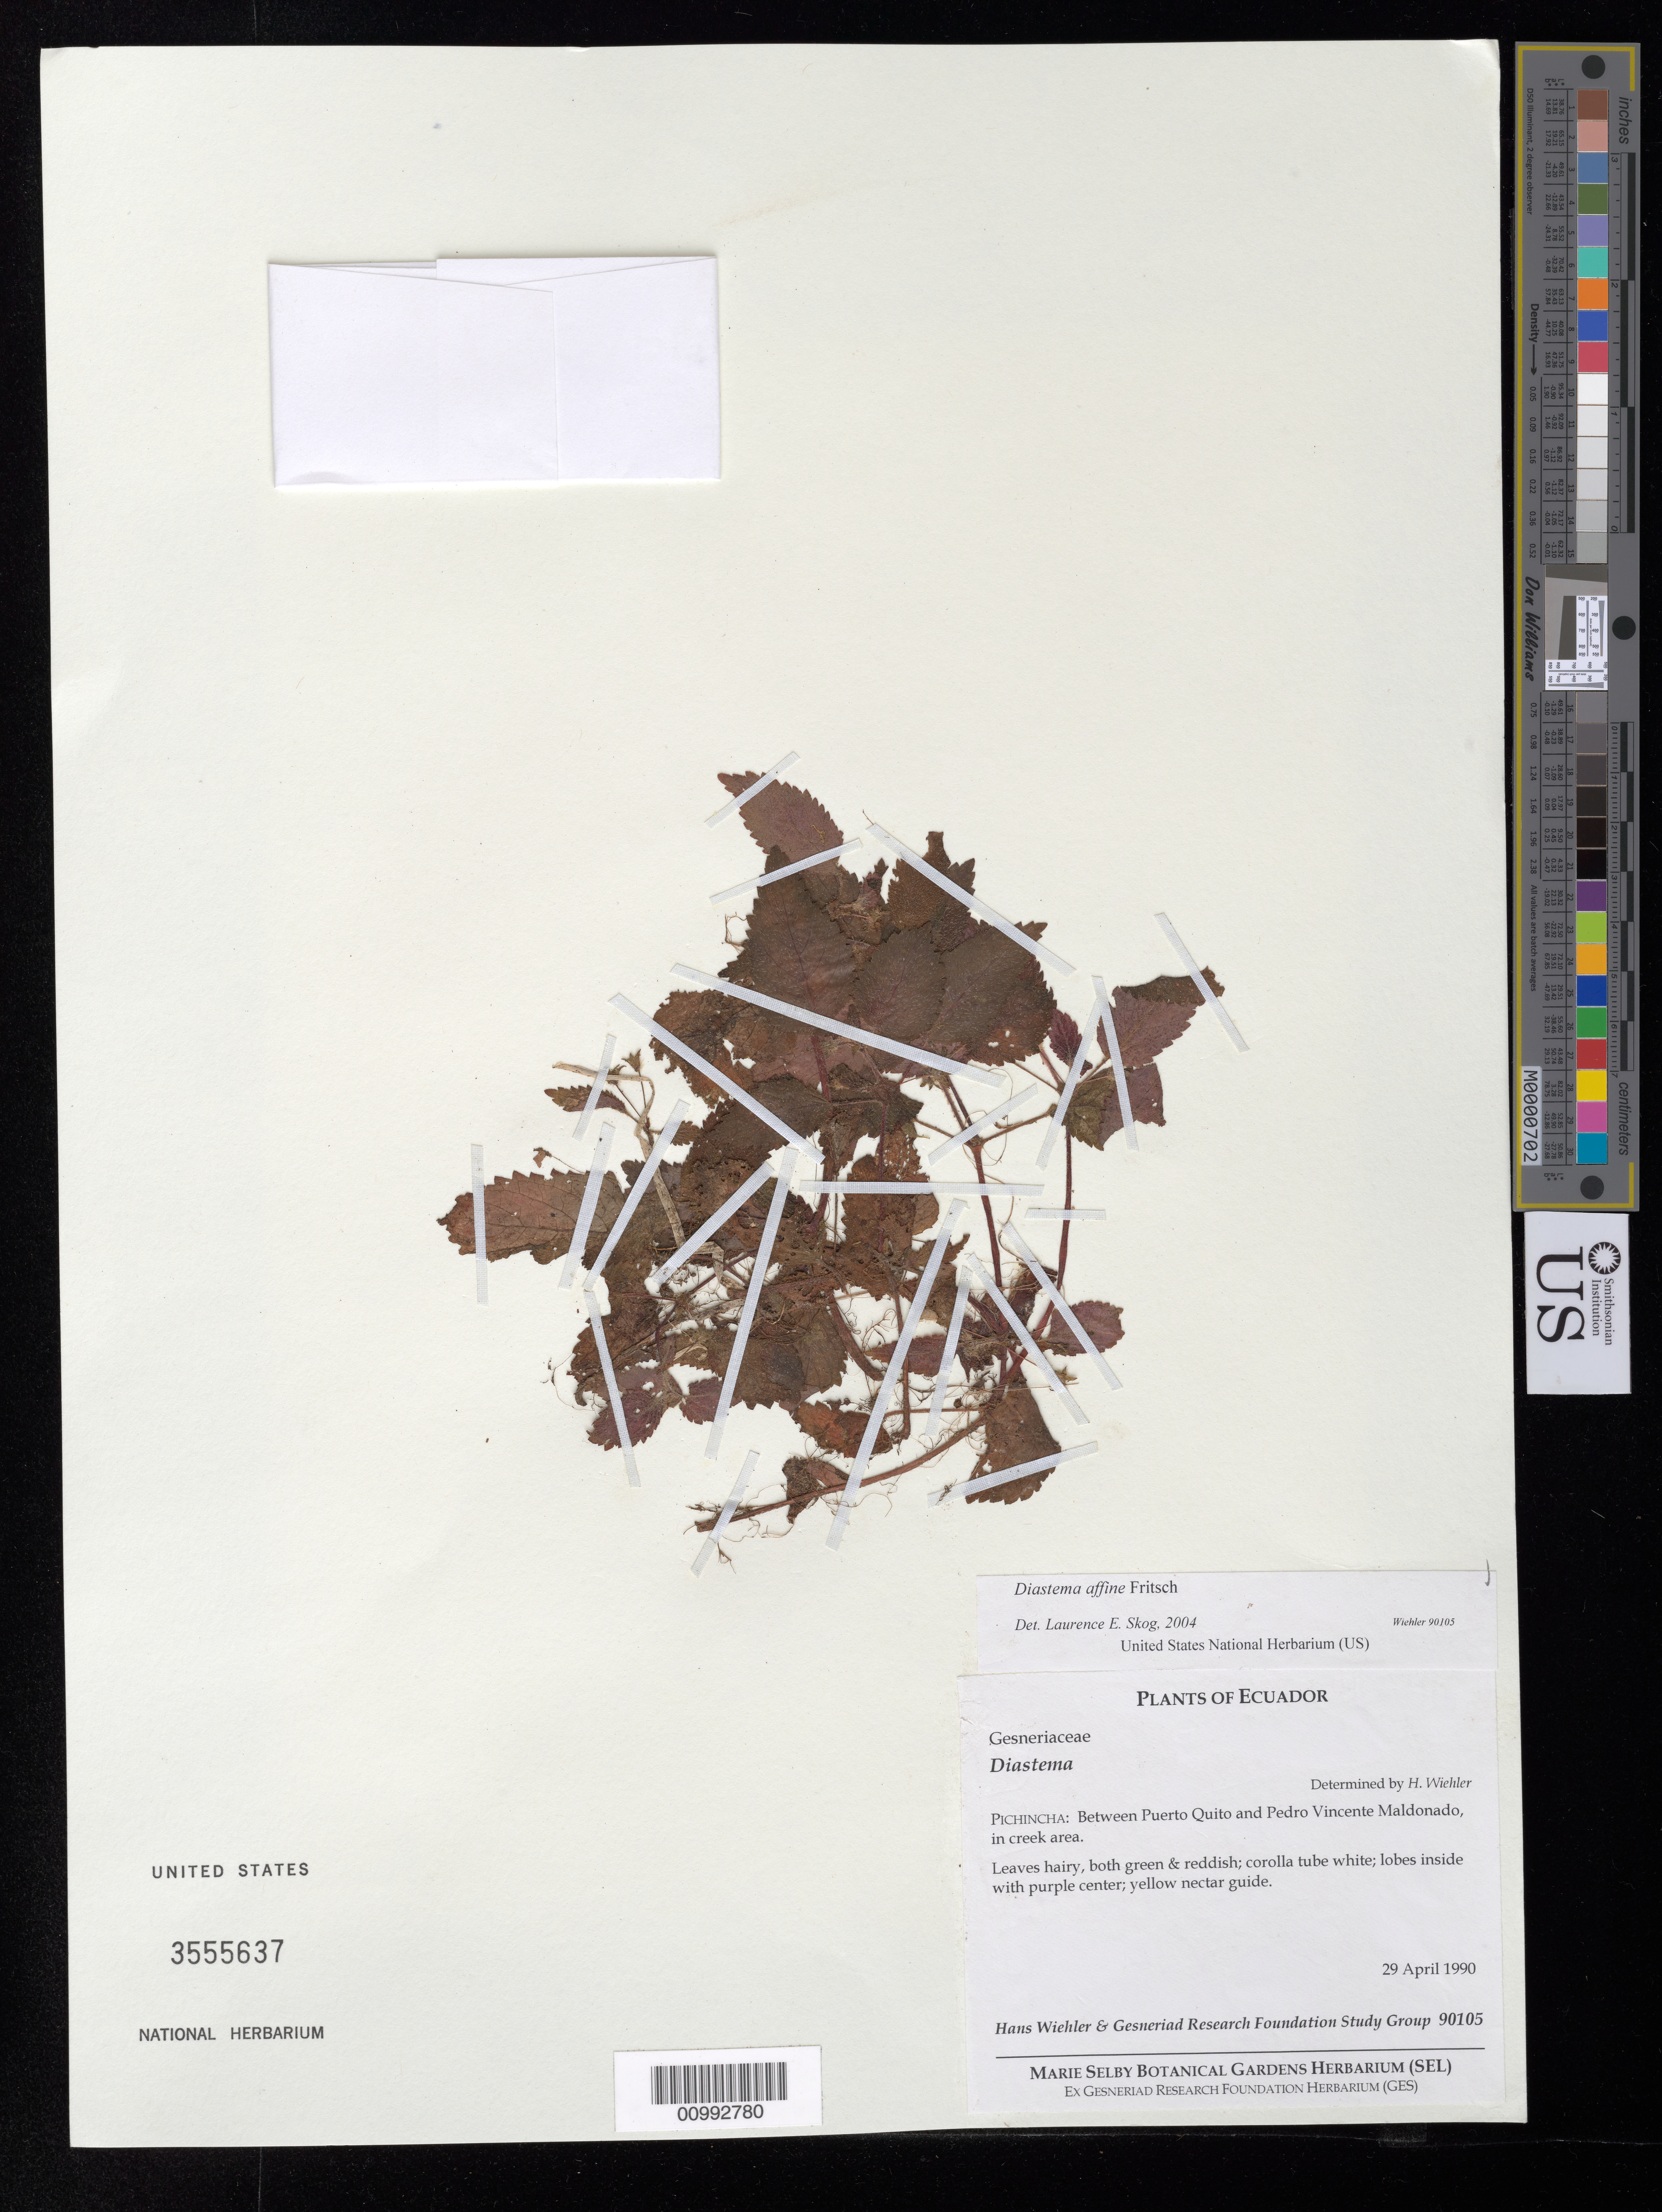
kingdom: Plantae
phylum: Tracheophyta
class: Magnoliopsida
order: Lamiales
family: Gesneriaceae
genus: Diastema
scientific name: Diastema affine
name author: Fritsch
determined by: Skog, Laurence E.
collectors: H. J. Wiehler & GRF Study Group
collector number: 90105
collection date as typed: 29 Apr 1990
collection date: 1990-04-29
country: Ecuador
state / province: Pichincha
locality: Pichincha: between Puerto Quito and Pedro Vincente Maldonado, in creek area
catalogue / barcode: US 3555637